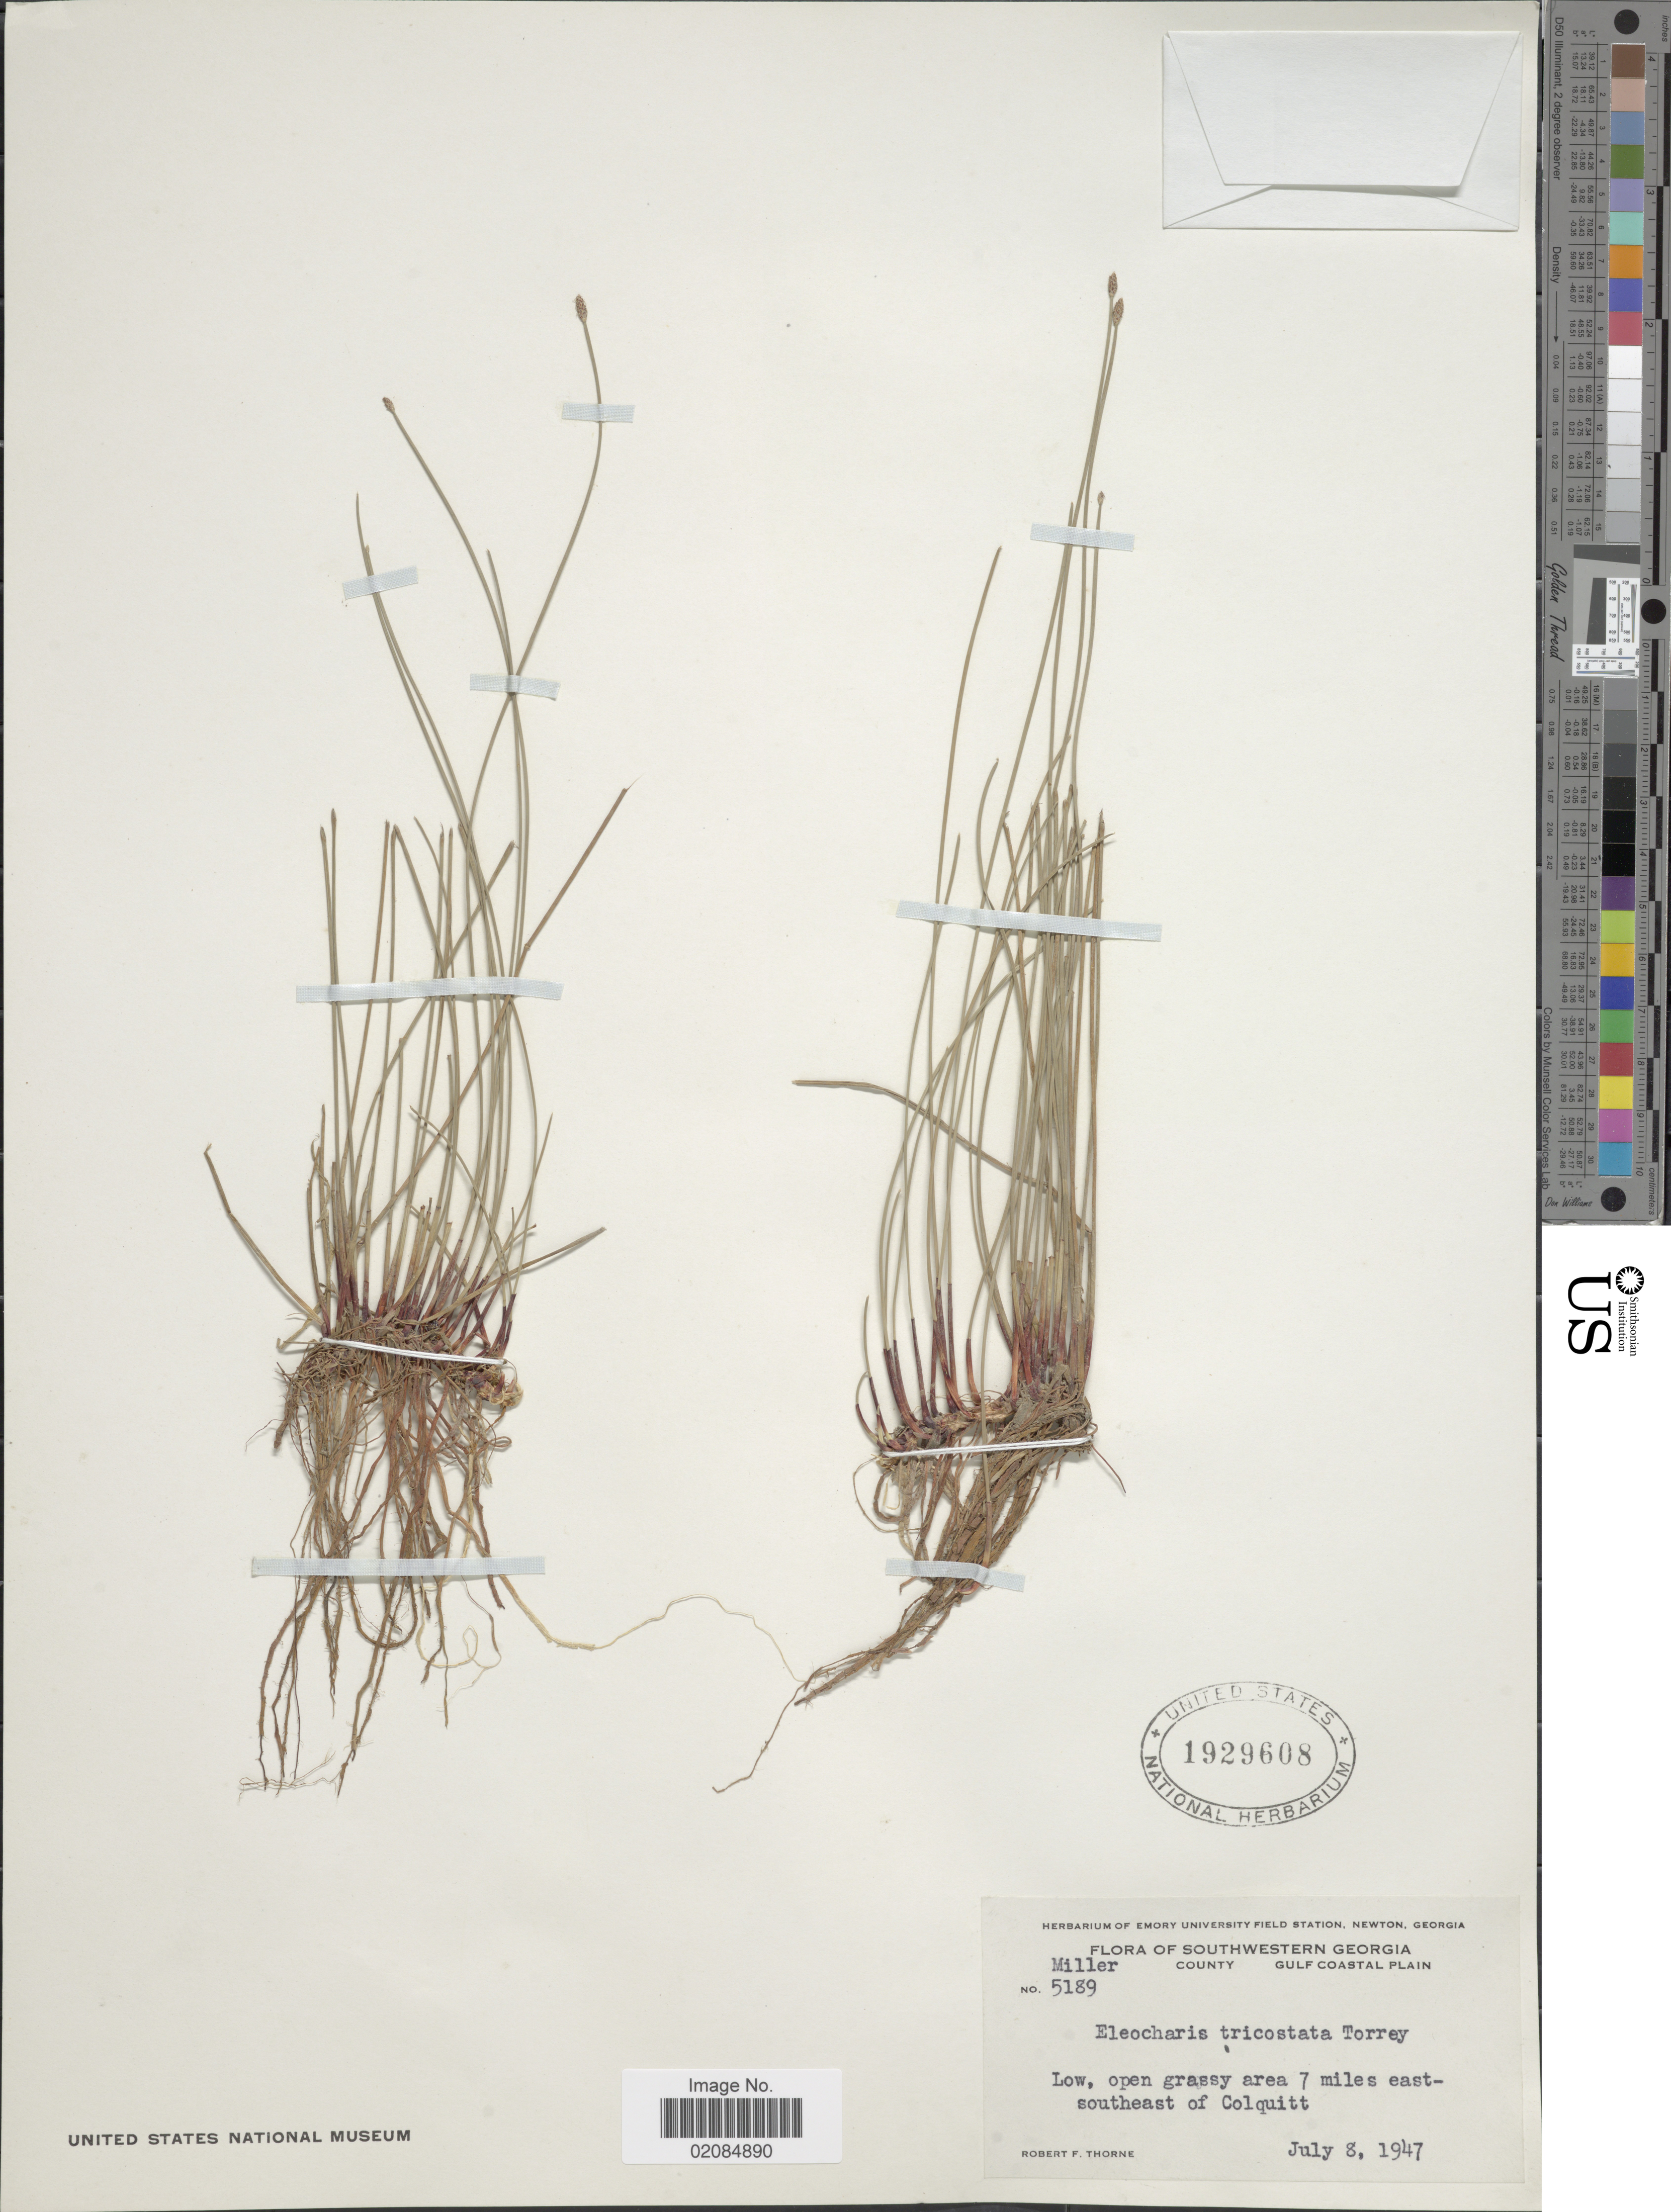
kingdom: Plantae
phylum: Tracheophyta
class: Liliopsida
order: Poales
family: Cyperaceae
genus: Eleocharis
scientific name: Eleocharis tricostata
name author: Torr.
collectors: R. F. Thorne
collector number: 5189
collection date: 1947-07-08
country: United States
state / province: Georgia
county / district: Miller County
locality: Open grassy area 7 miles east-southeast of Colquitt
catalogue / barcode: US 1929608